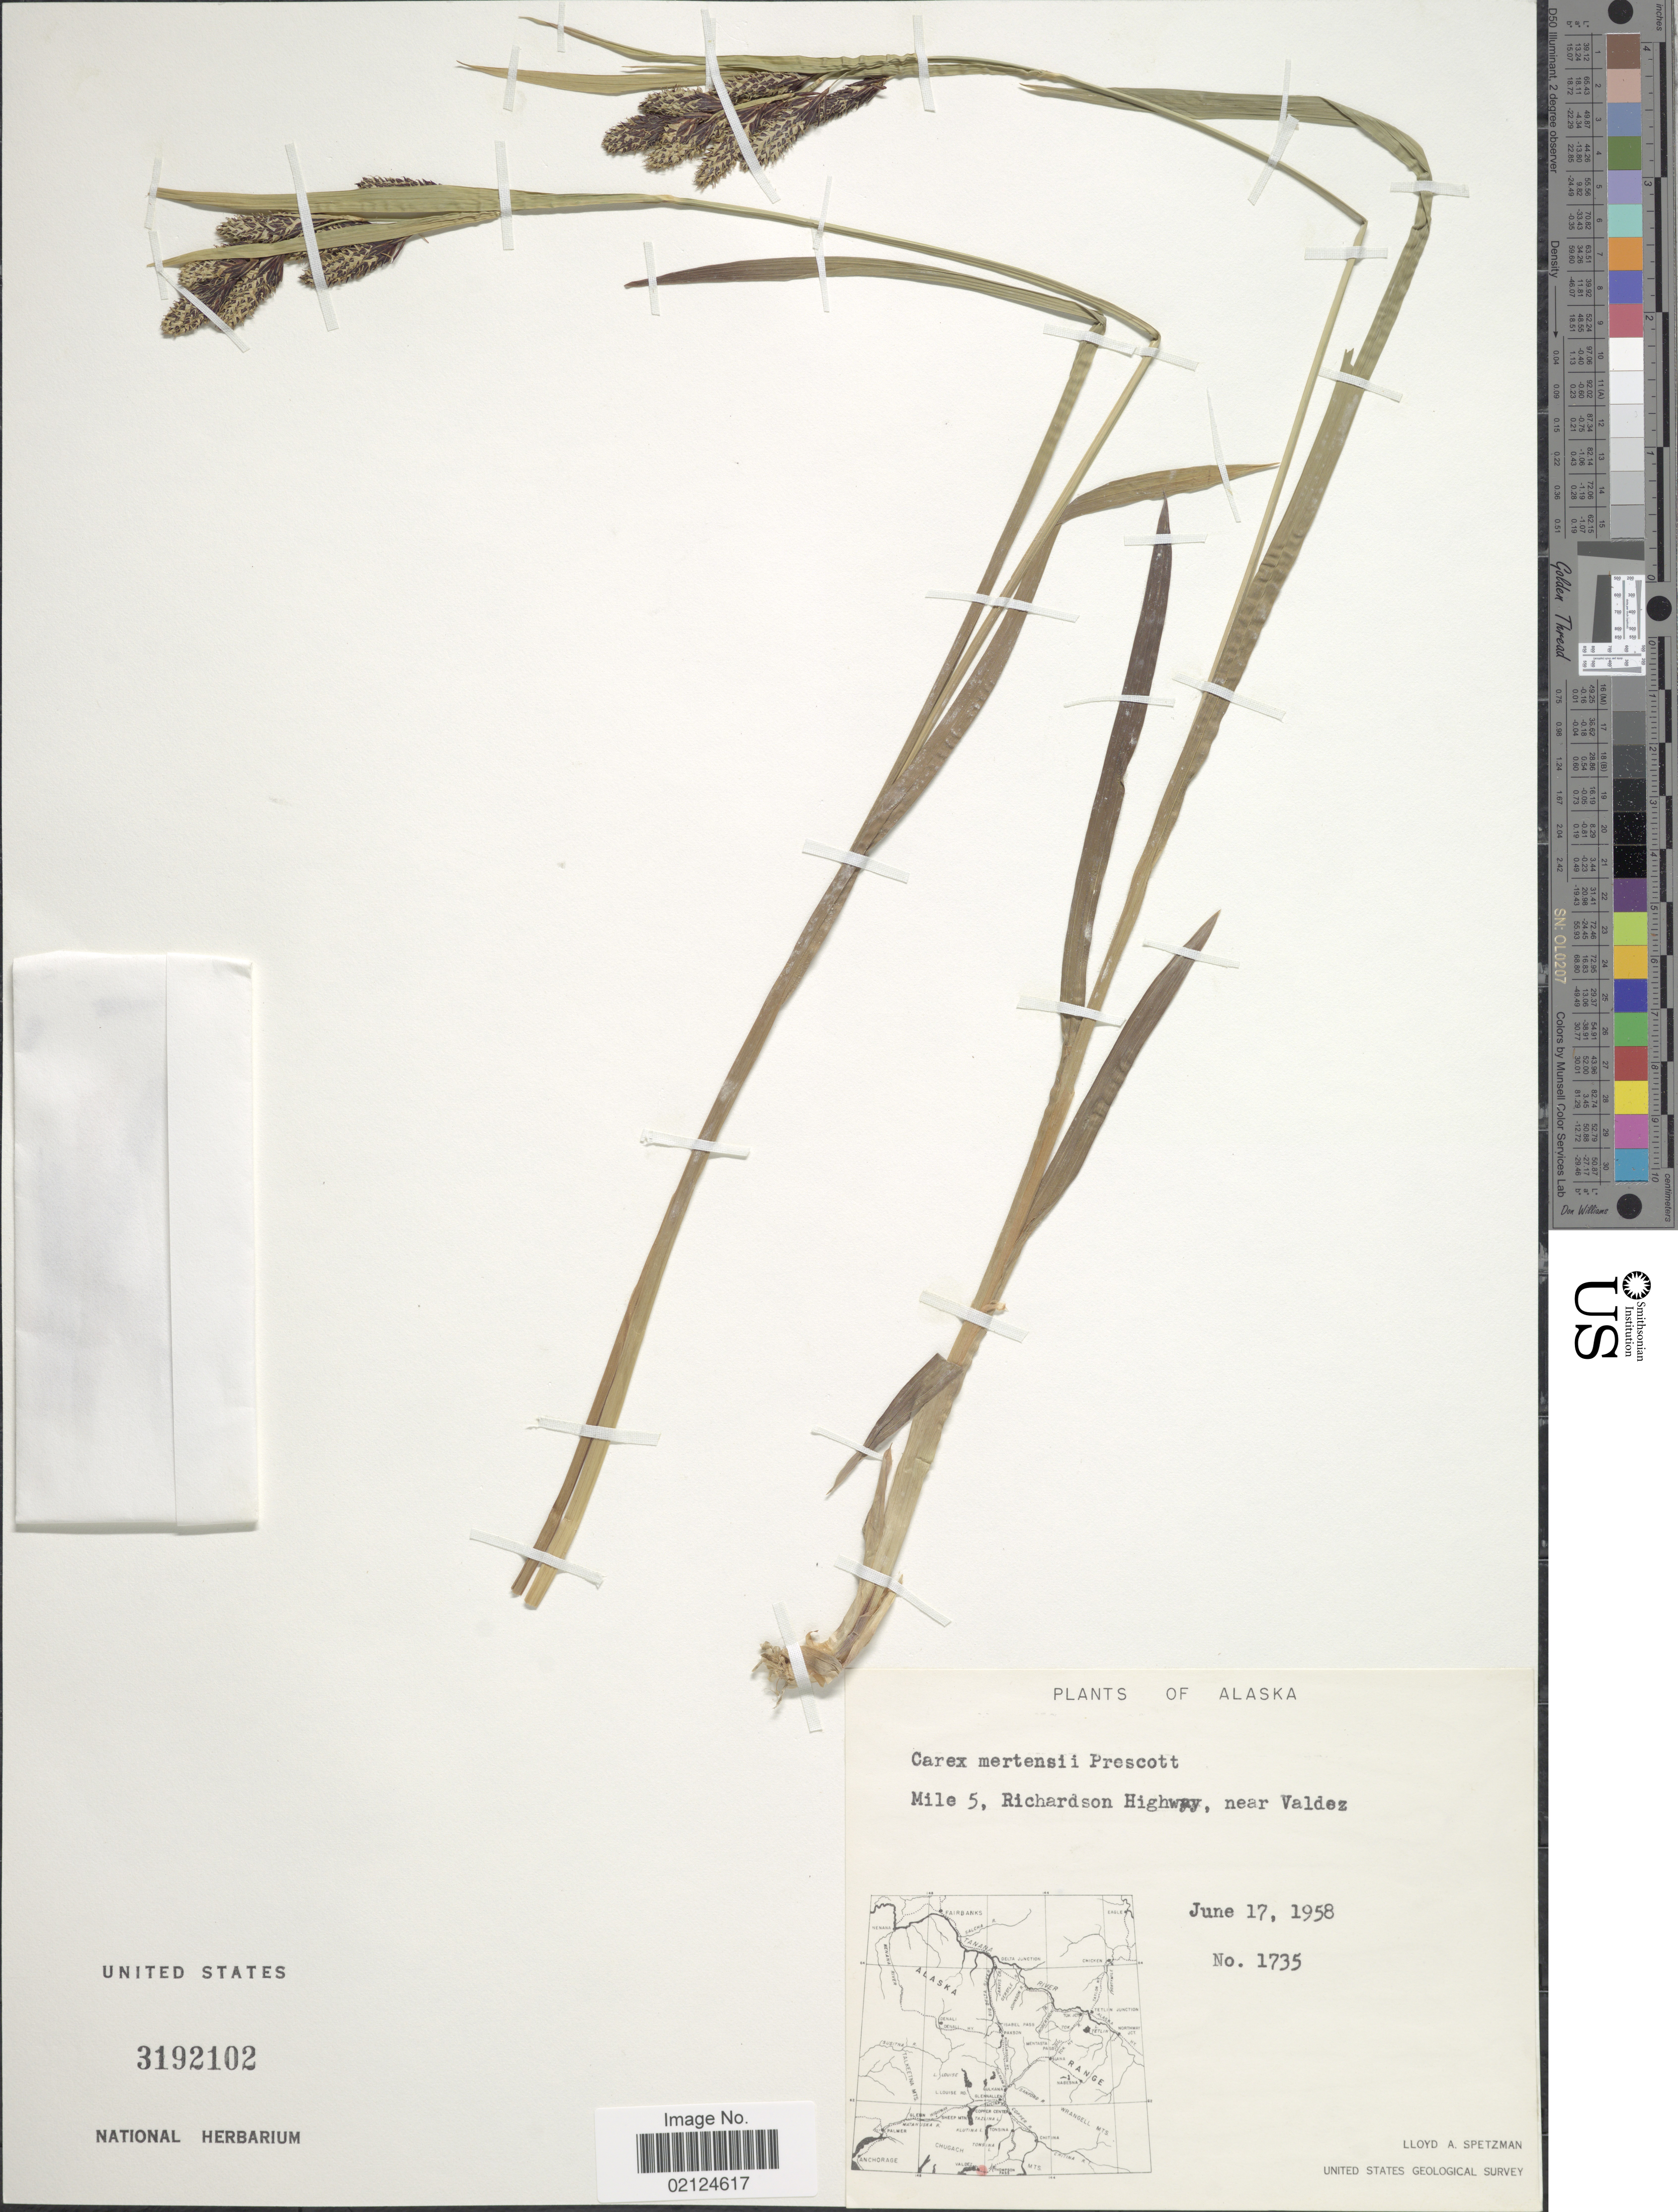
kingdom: Plantae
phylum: Tracheophyta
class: Liliopsida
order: Poales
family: Cyperaceae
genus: Carex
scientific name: Carex mertensii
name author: J.D. Prescott ex Bong.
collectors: L. Spetzman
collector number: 1735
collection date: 1958-06-17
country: United States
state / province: Alaska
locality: Mile 5, Richardson Highway, near Valdez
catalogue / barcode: US 3192102